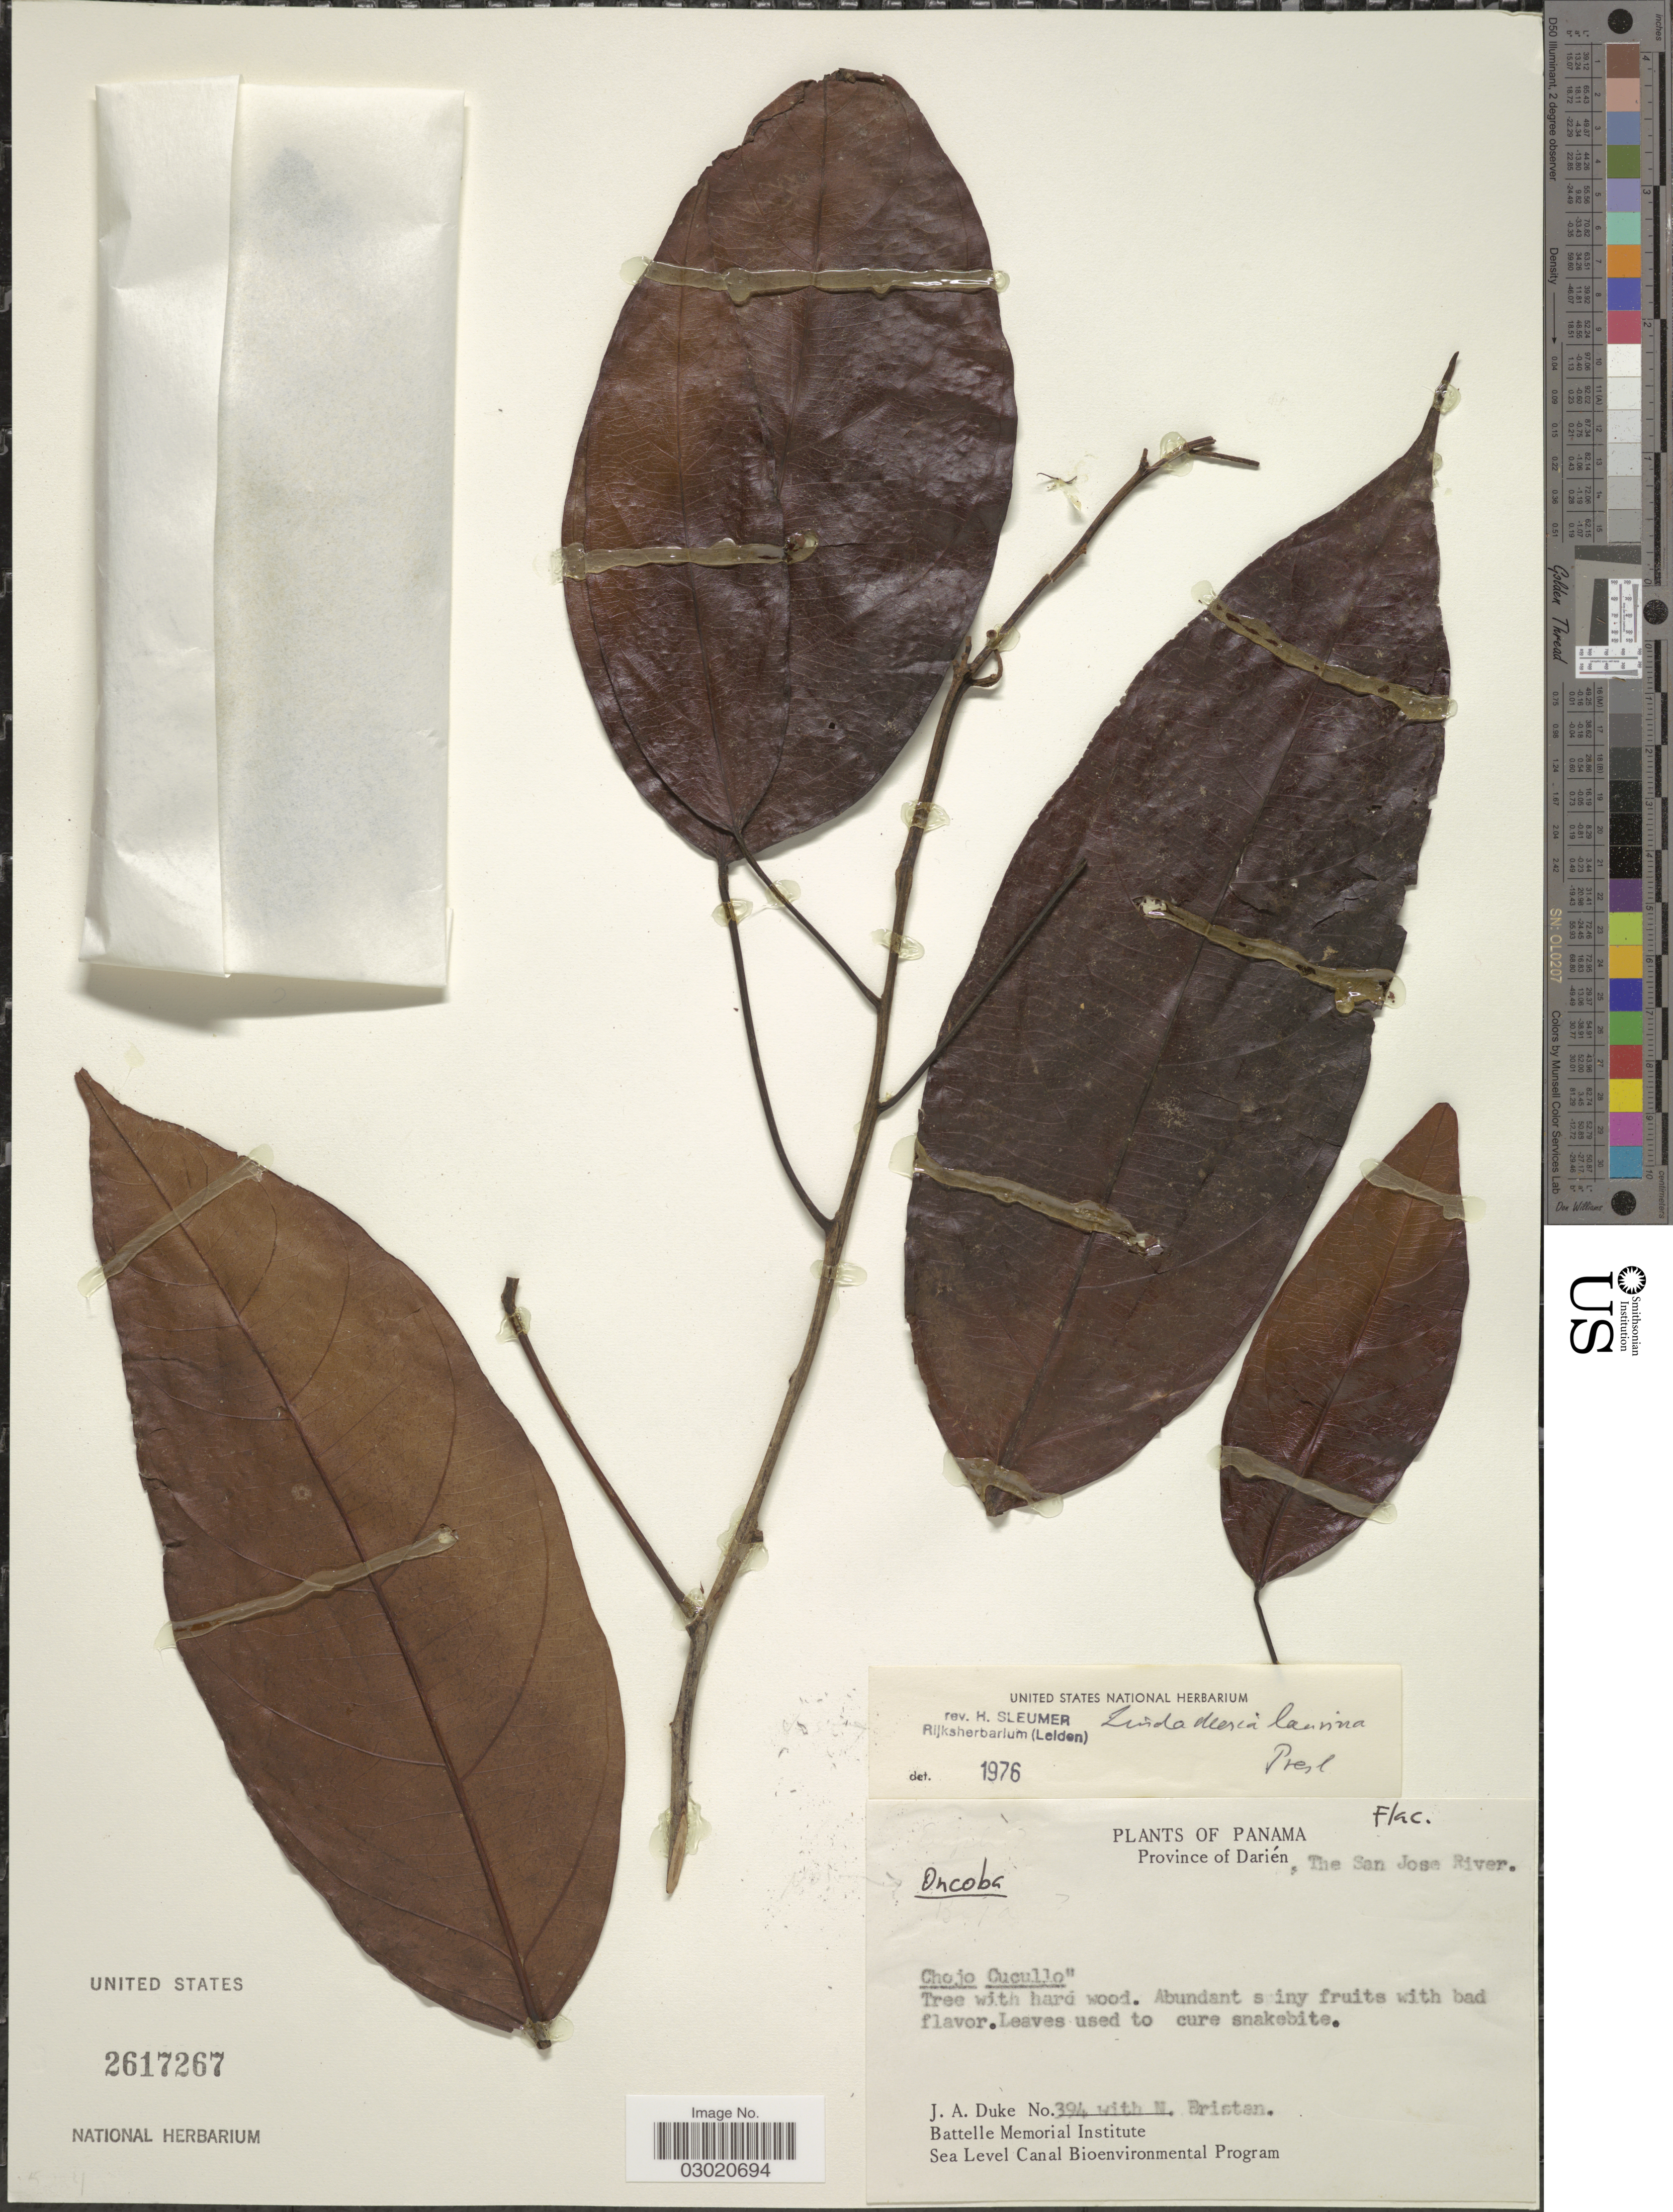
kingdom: Plantae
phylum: Tracheophyta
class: Magnoliopsida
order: Malpighiales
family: Achariaceae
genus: Lindackeria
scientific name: Lindackeria laurina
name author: C. Presl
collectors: J. A. Duke & N. Bristan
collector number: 394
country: Panama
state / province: Darién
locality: The San Jose River.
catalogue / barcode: US 2617267